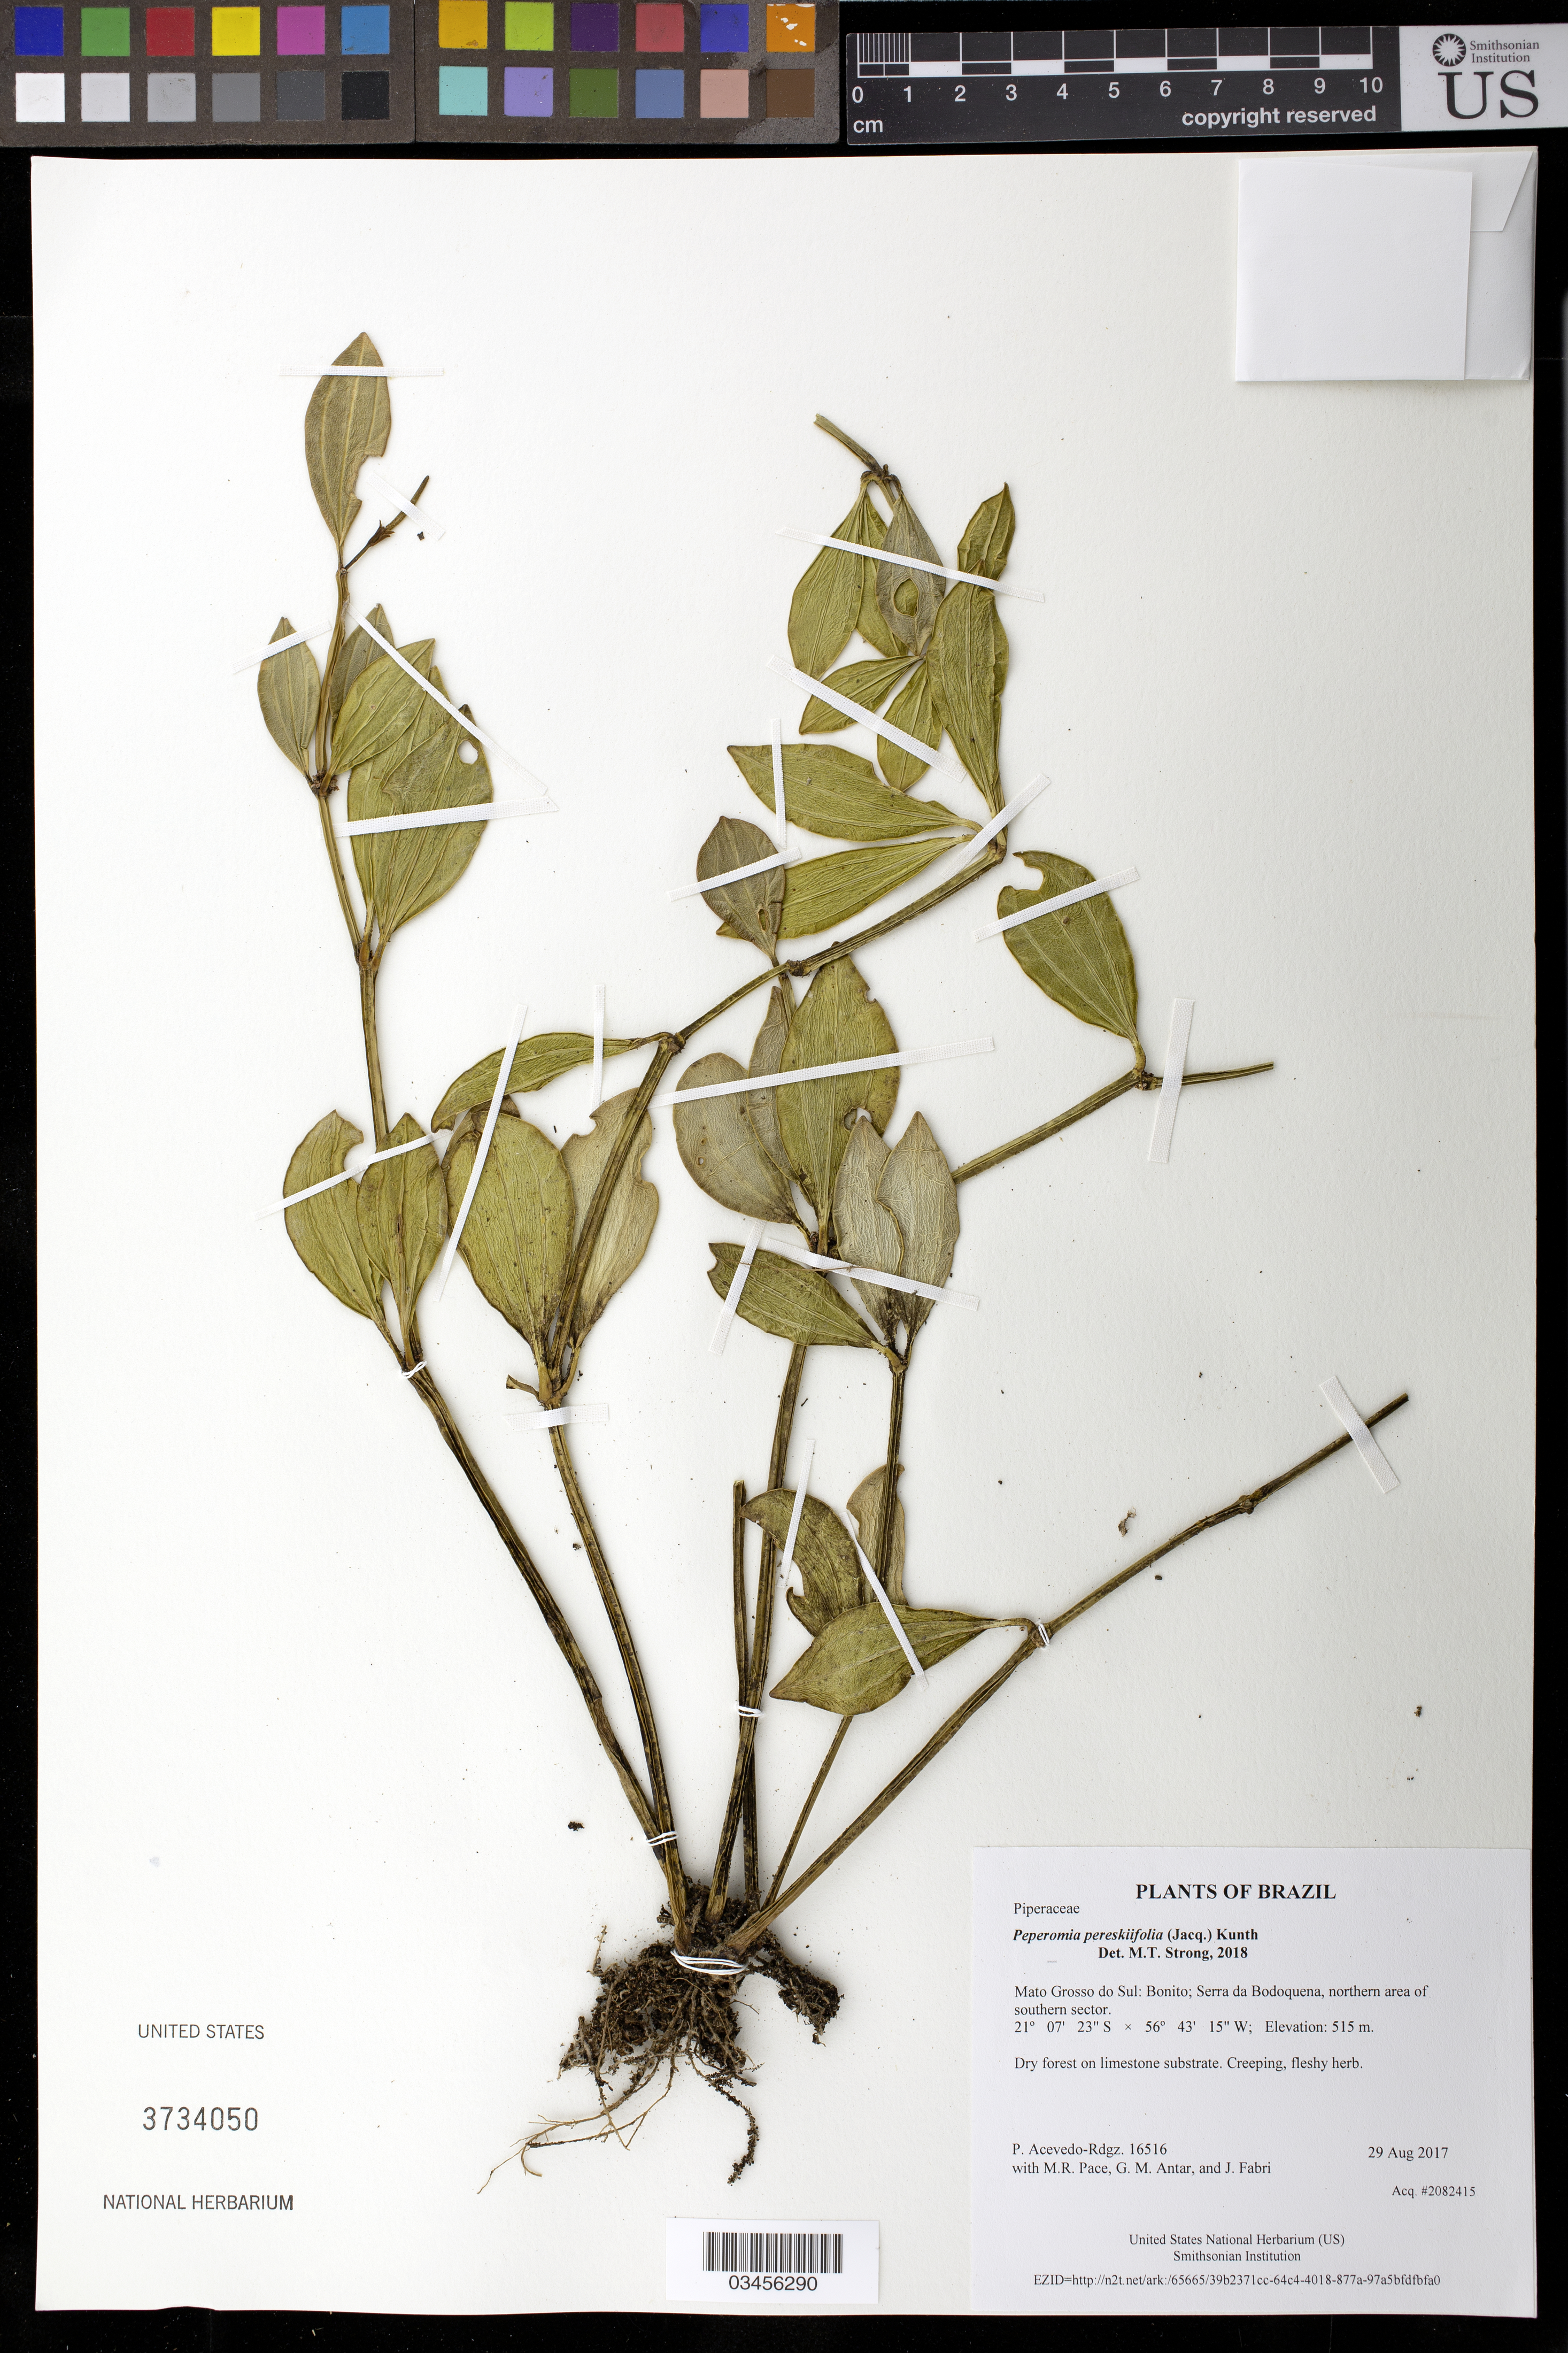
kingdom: Plantae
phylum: Tracheophyta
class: Magnoliopsida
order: Piperales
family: Piperaceae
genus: Peperomia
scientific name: Peperomia pereskiifolia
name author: (Jacq.) Kunth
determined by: Strong, Mark T., (BOT), Smithsonian Institution - National Museum of Natural History (UNITED STATES)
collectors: P. Acevedo-Rodr., M. R. Pace, G. M. Antar & J. Fabri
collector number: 16516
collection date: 2017-08-29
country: Brazil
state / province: Mato Grosso do Sul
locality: Bonito; Serra da Bodoquena, northern area of southern sector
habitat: Dry forest on limestone substrate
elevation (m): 515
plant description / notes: US, NY, K, MO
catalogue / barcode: US 3734050